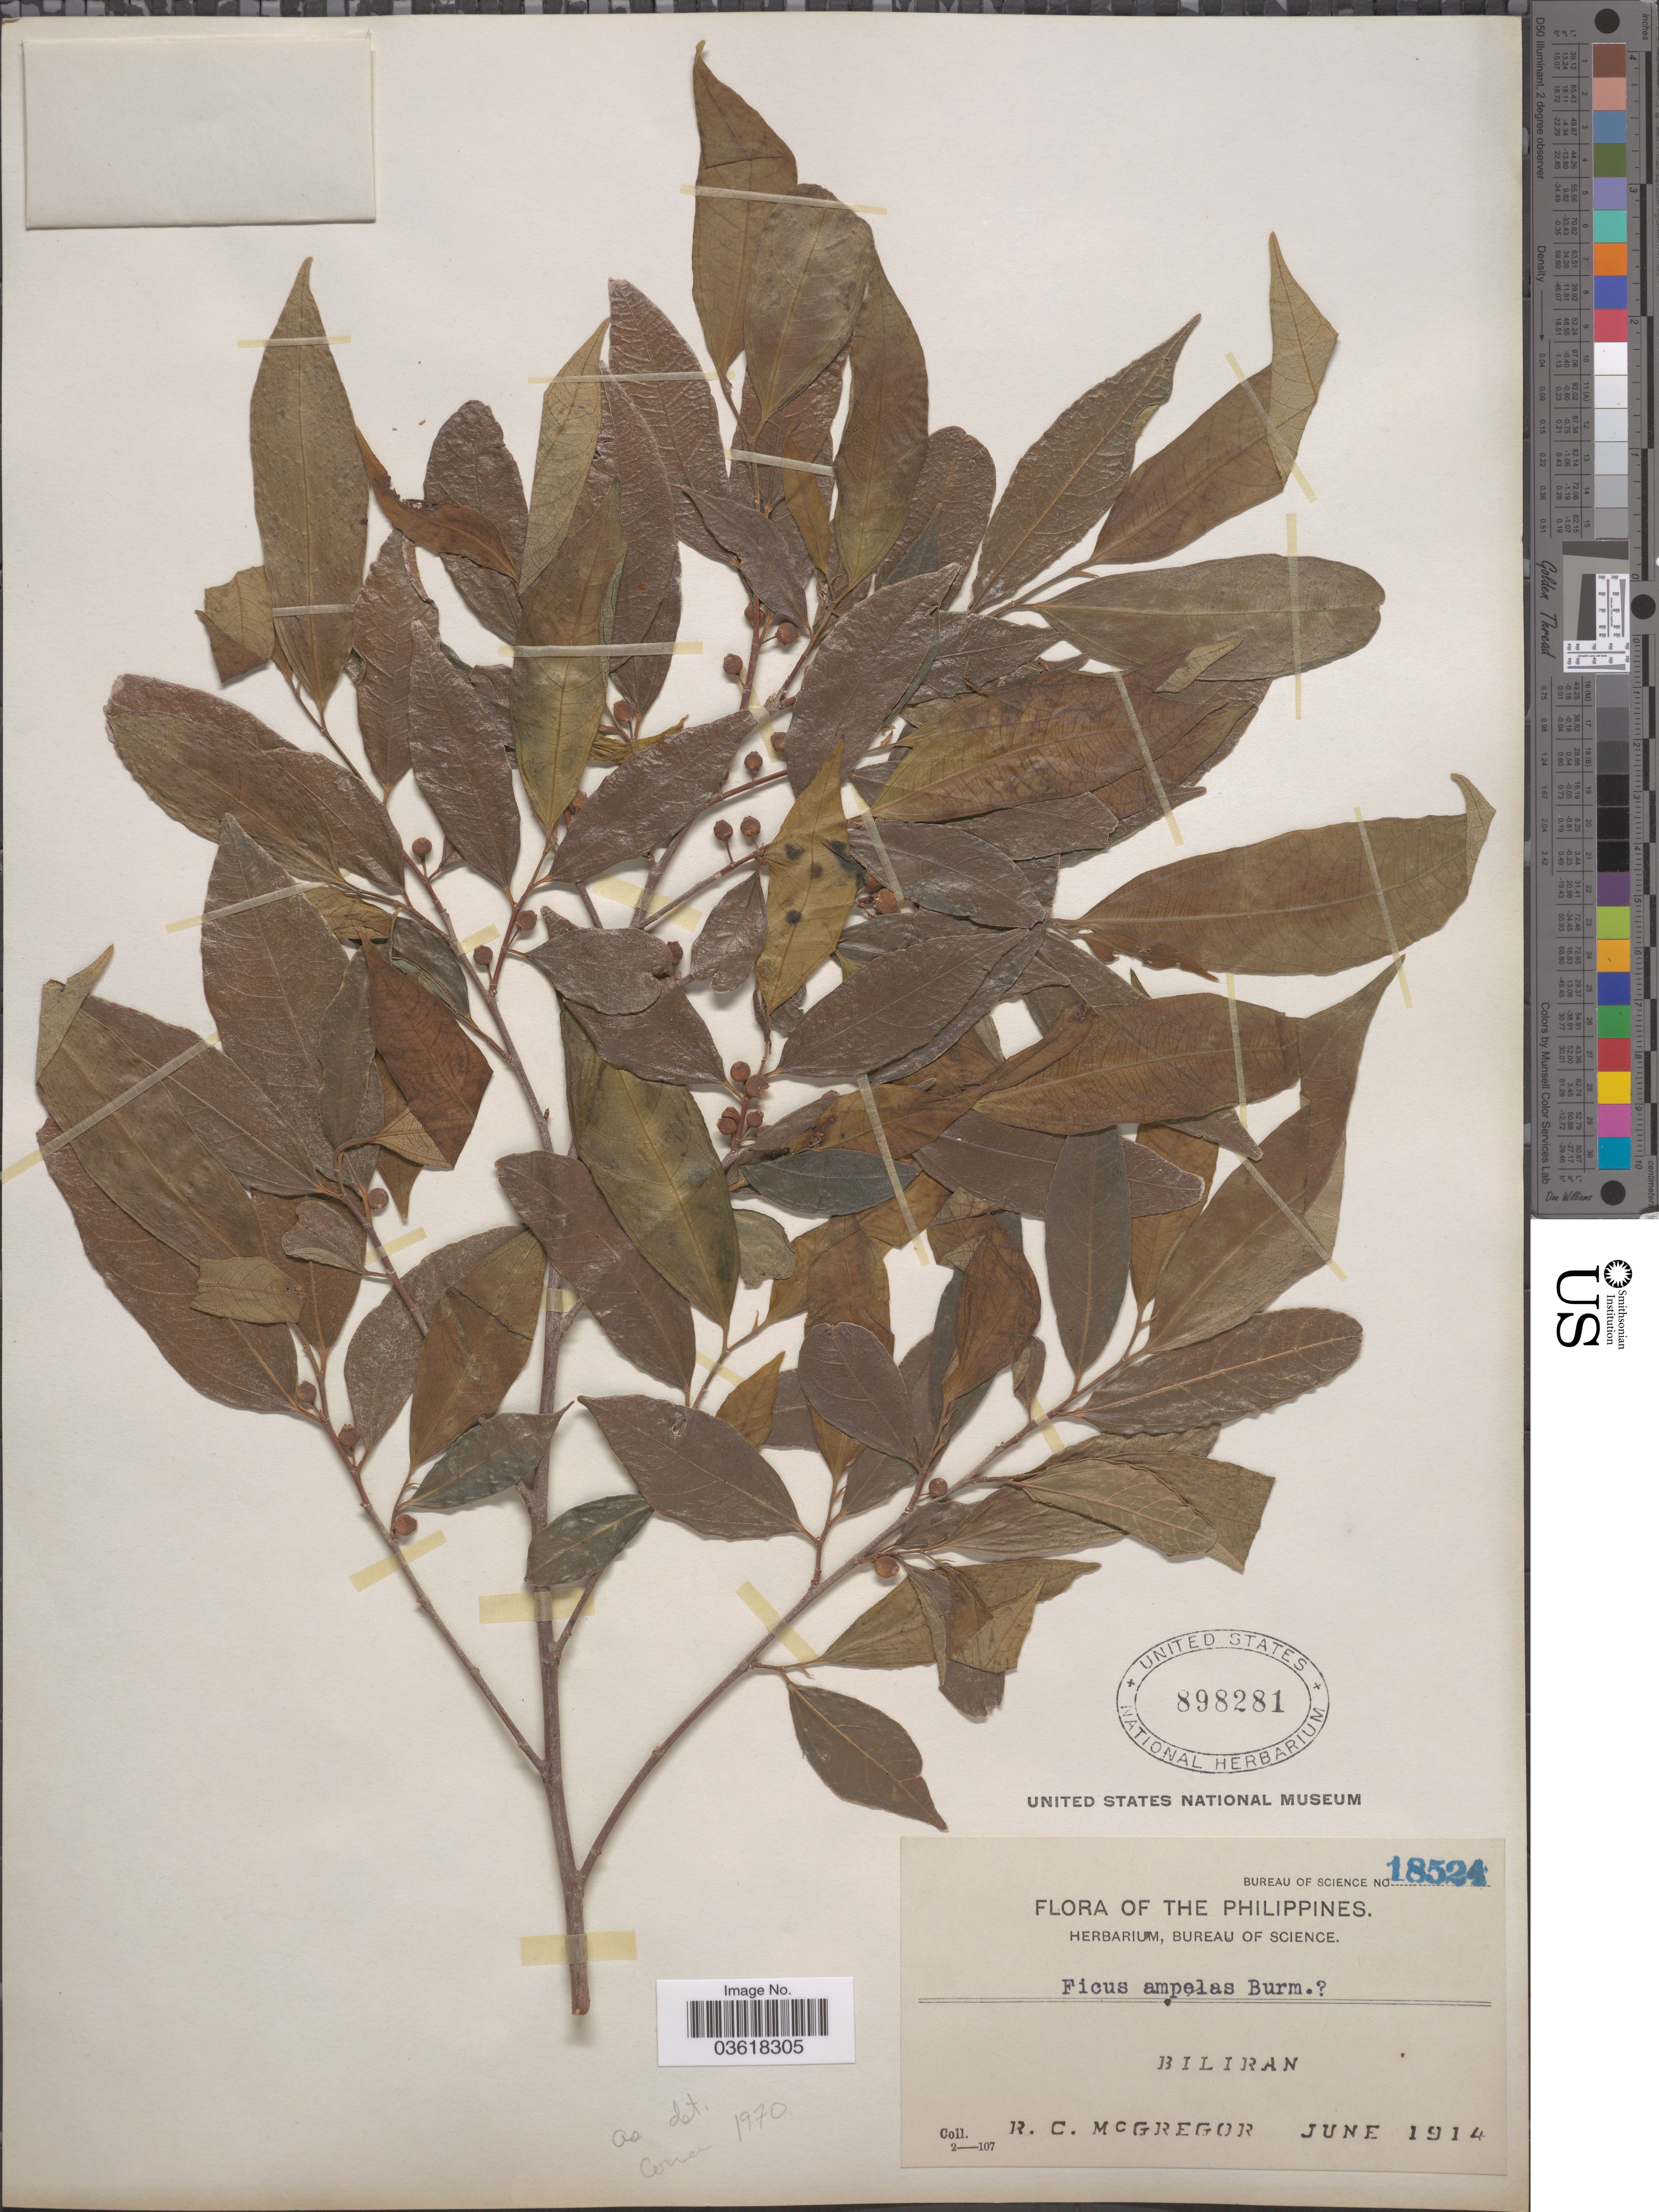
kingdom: Plantae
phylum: Tracheophyta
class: Magnoliopsida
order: Rosales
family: Moraceae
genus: Ficus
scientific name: Ficus ampelos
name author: Burm. f.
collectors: R. C. McGregor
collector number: Bureau of Science 18524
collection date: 1914-06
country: Philippines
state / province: Eastern Visayas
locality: Biliran.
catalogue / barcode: US 898281